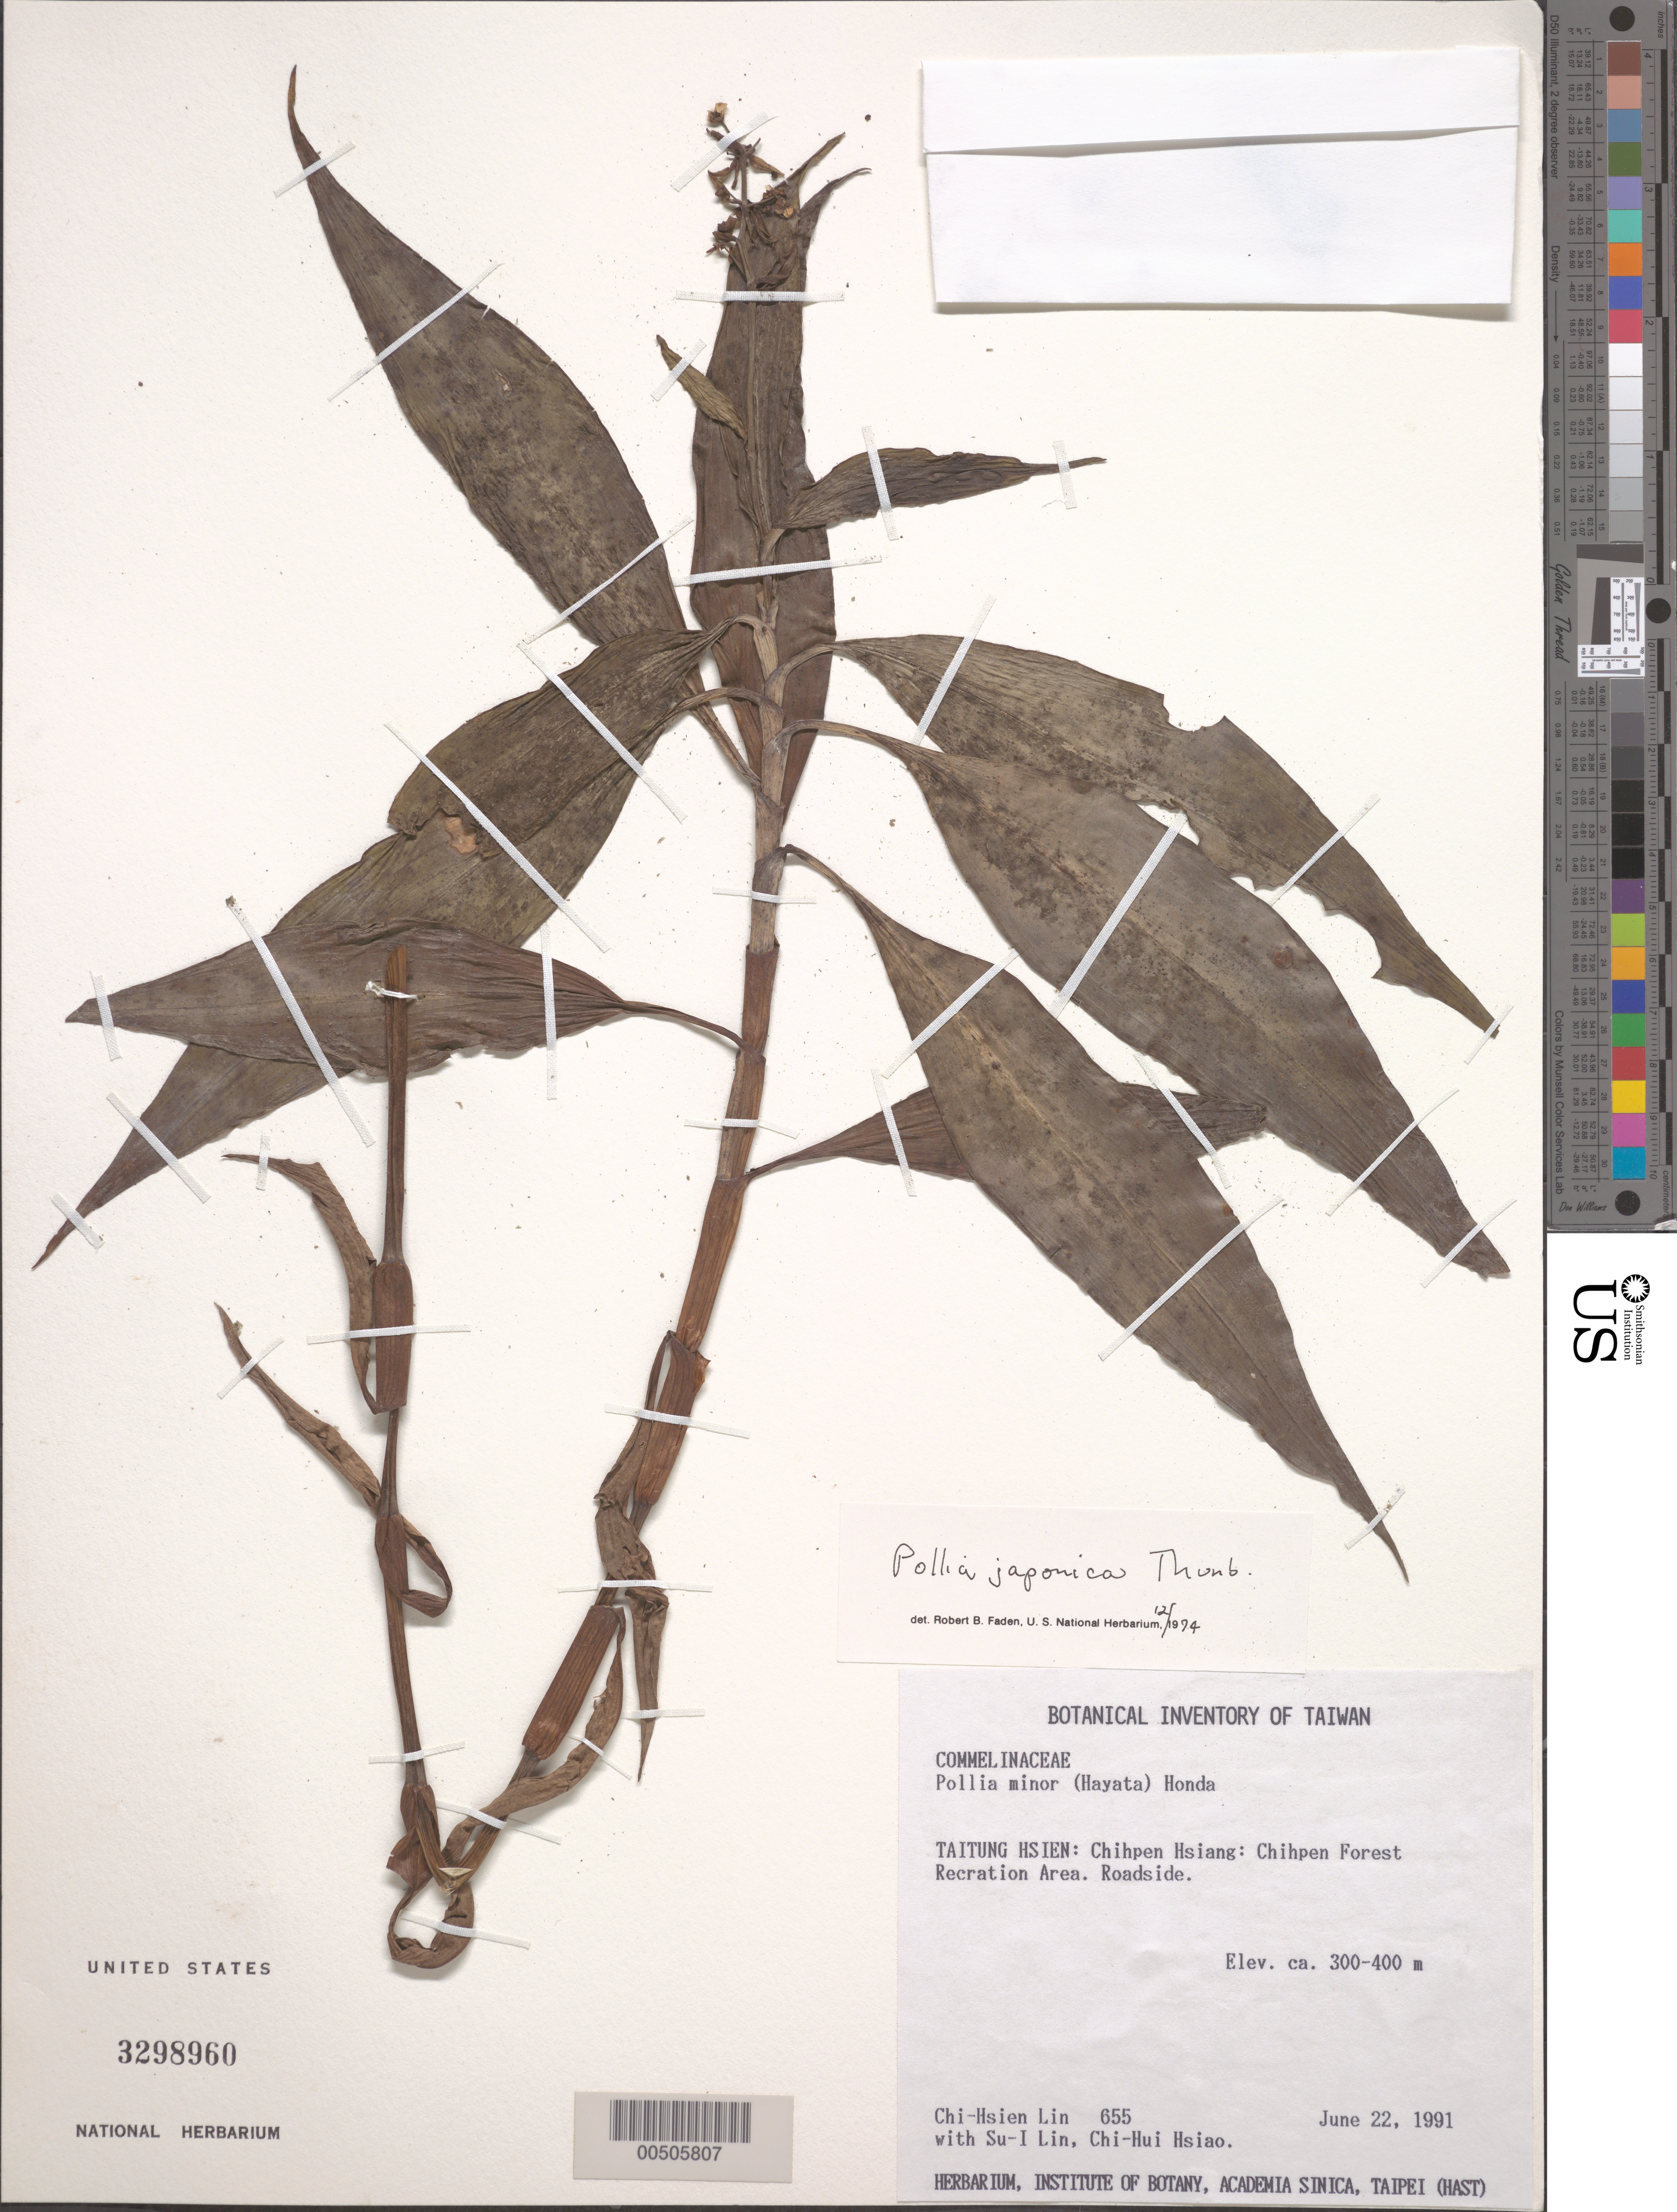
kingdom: Plantae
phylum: Tracheophyta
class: Liliopsida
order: Commelinales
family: Commelinaceae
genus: Pollia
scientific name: Pollia japonica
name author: Thunb.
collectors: C. Lin, S. Lin & C. Hsiao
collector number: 655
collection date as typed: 22 Jun 1991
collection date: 1991-06-22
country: Taiwan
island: Taiwan [Formosa]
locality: Taitung hsien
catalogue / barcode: US 3298960